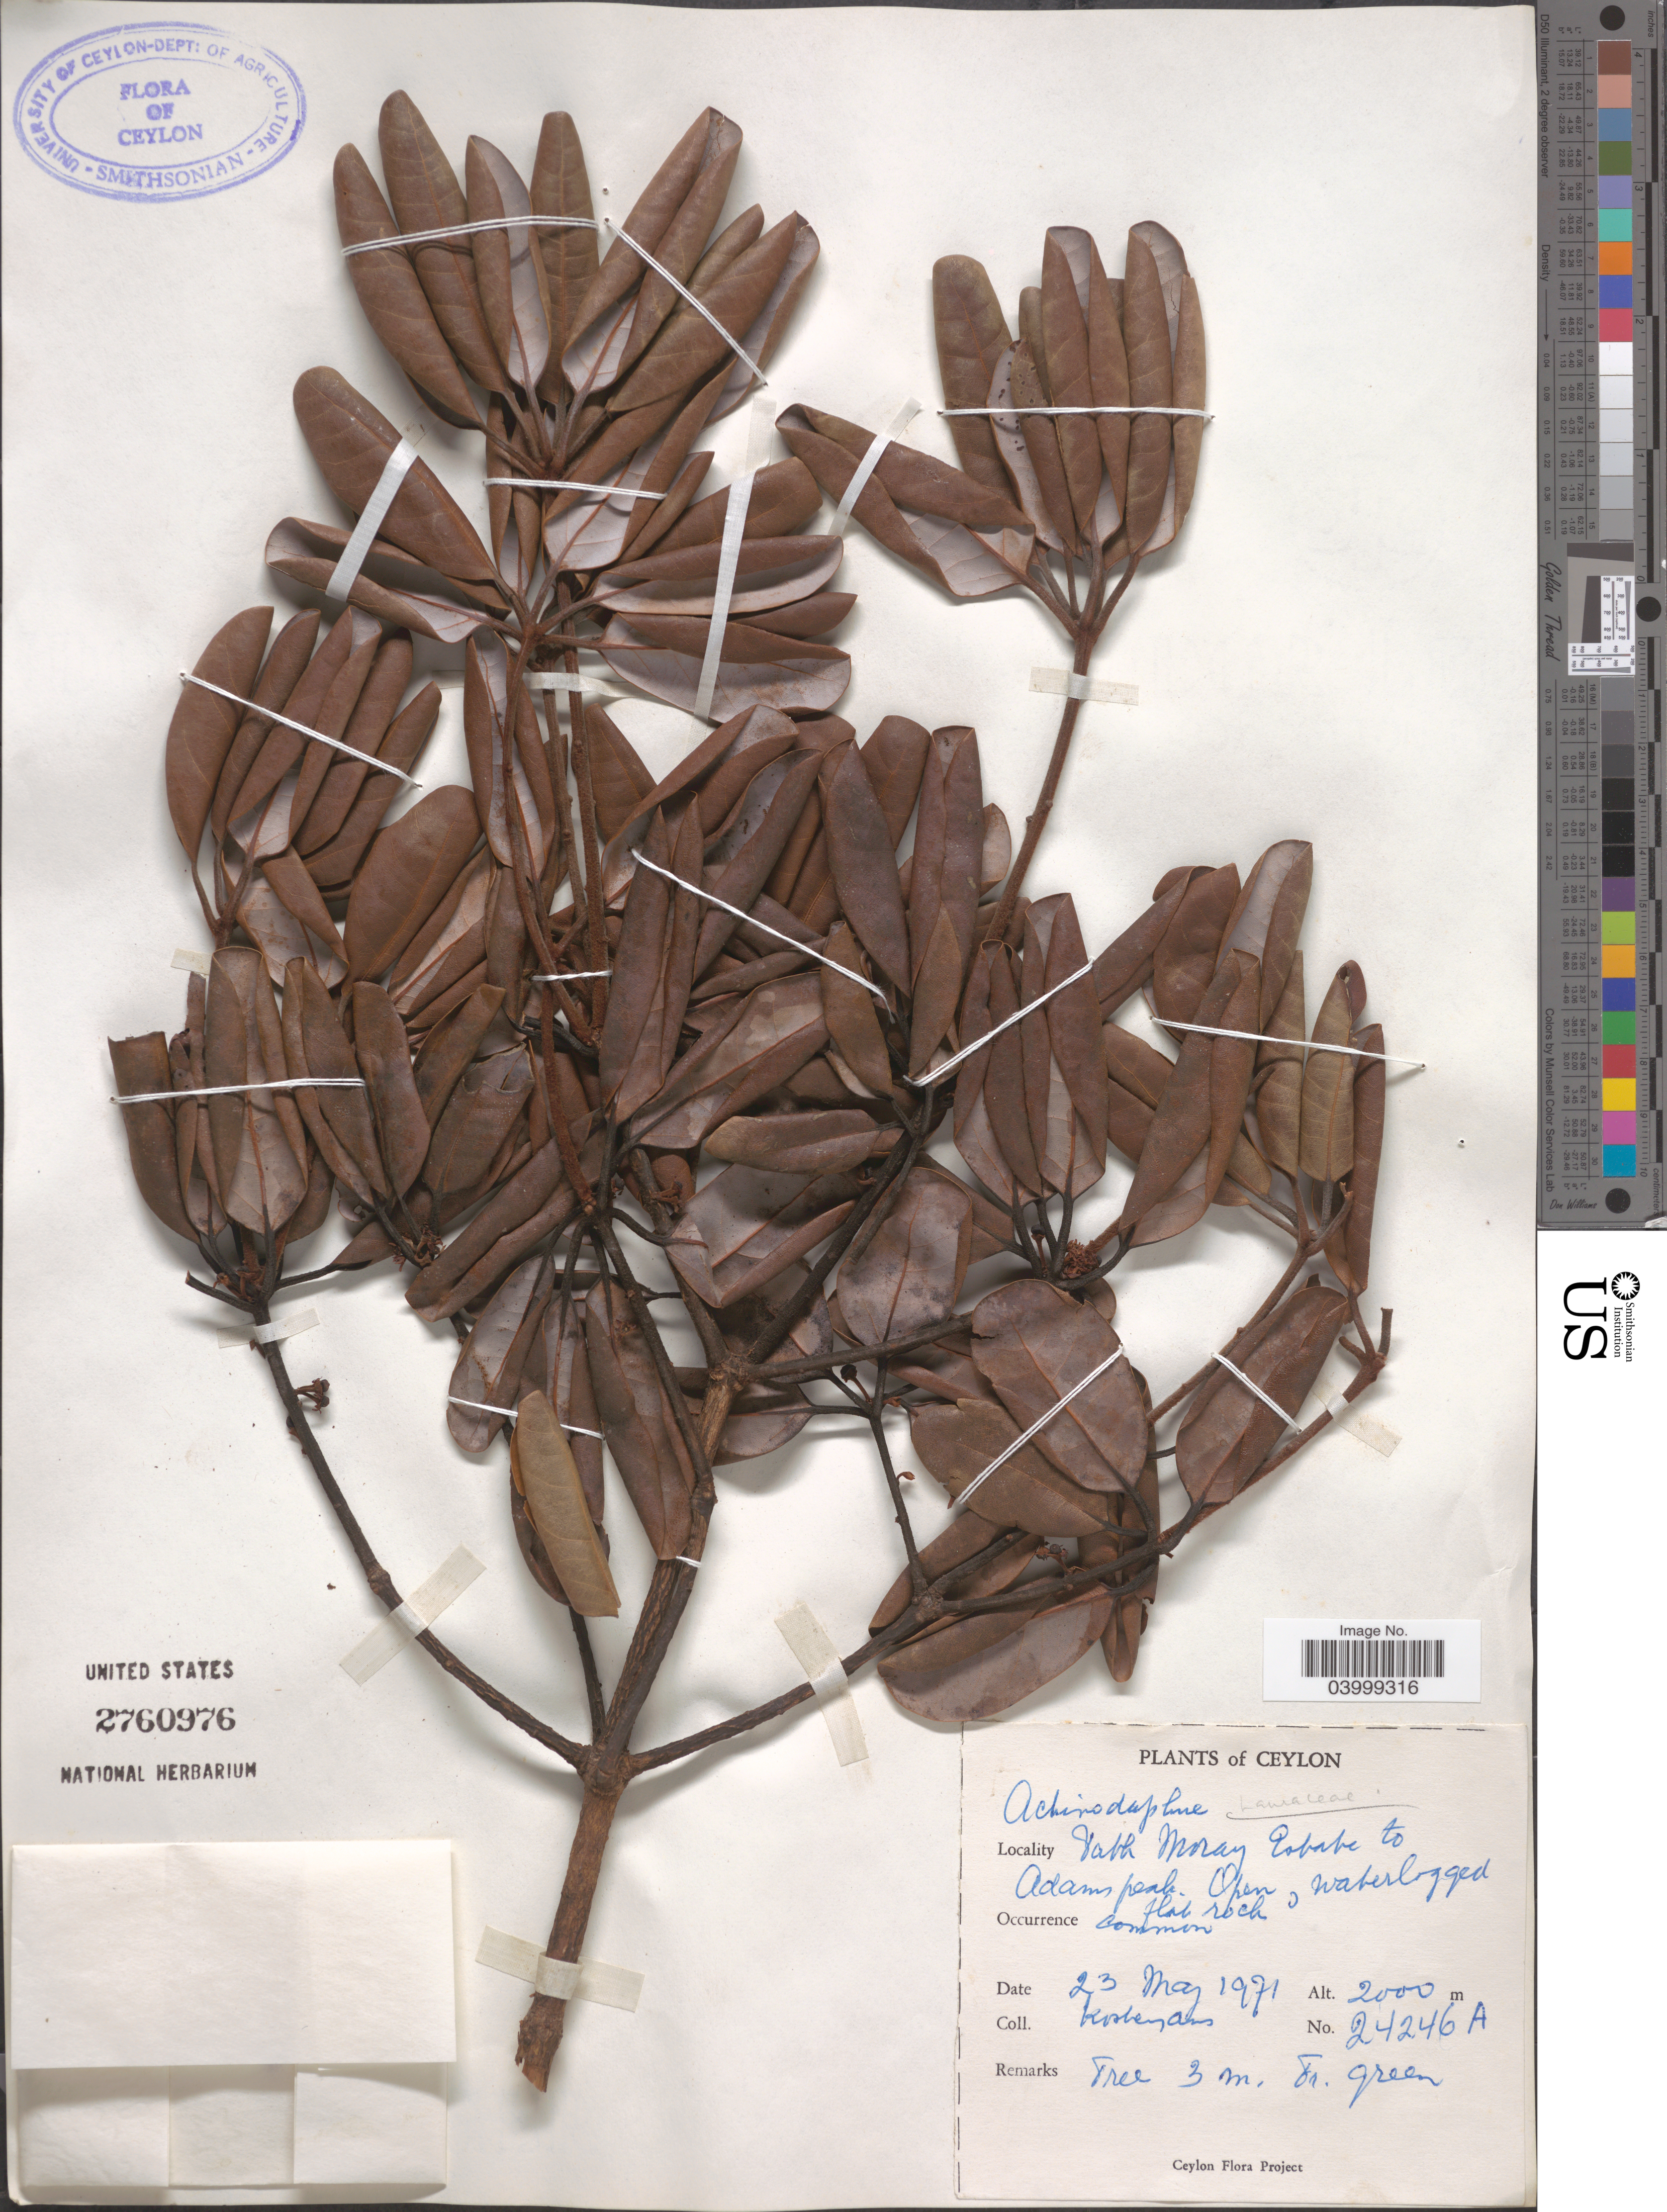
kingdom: Plantae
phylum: Tracheophyta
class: Magnoliopsida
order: Laurales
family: Lauraceae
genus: Actinodaphne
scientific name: Actinodaphne sp.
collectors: Kostermans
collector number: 24246A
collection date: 1971-05-23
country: Sri Lanka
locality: Ceylon. Path Moray Estate to Adams Peak.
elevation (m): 2000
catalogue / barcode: US 2760976